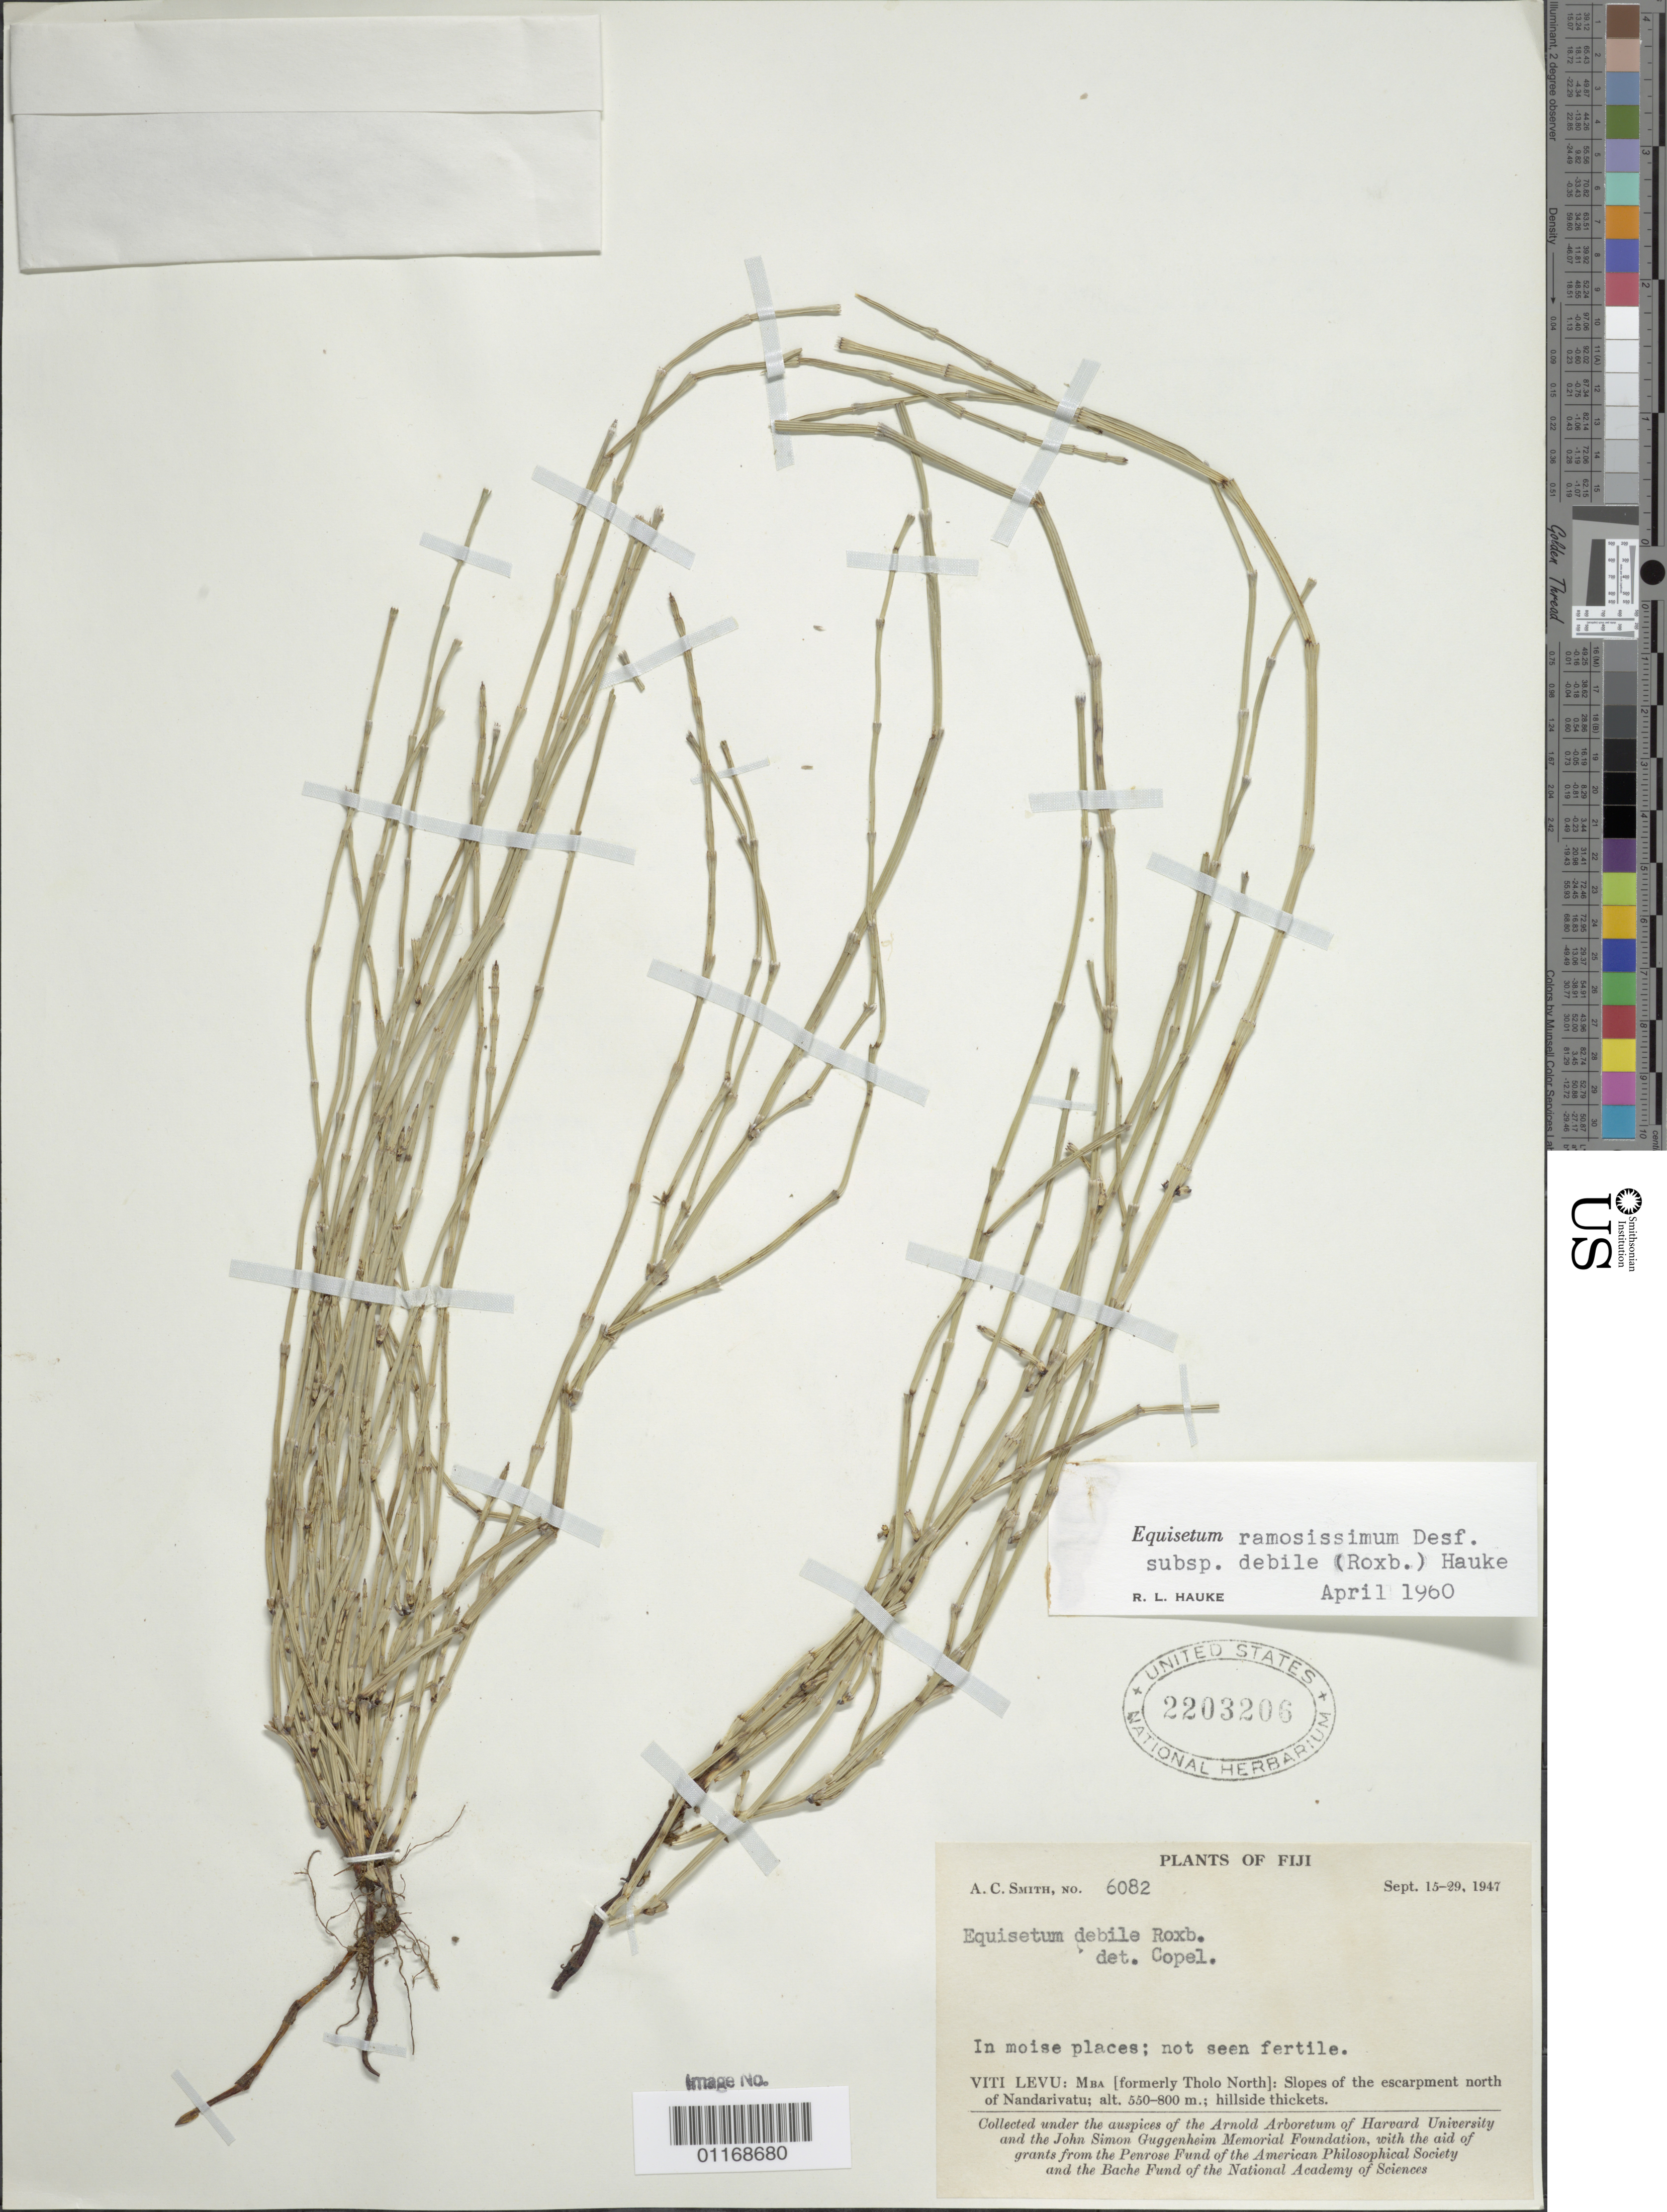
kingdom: Plantae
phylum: Tracheophyta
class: Polypodiopsida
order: Equisetales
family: Equisetaceae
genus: Equisetum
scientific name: Equisetum ramosissimum subsp. debile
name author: (Roxb. ex Vaucher) Hauke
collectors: A. C. Smith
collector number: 6082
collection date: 1947-09-15/1947-09-29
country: Fiji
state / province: Mba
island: Viti Levu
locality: Slopes of the escarpment north of Nandarivatu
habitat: Hillside thickets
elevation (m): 550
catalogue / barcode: US 2203206